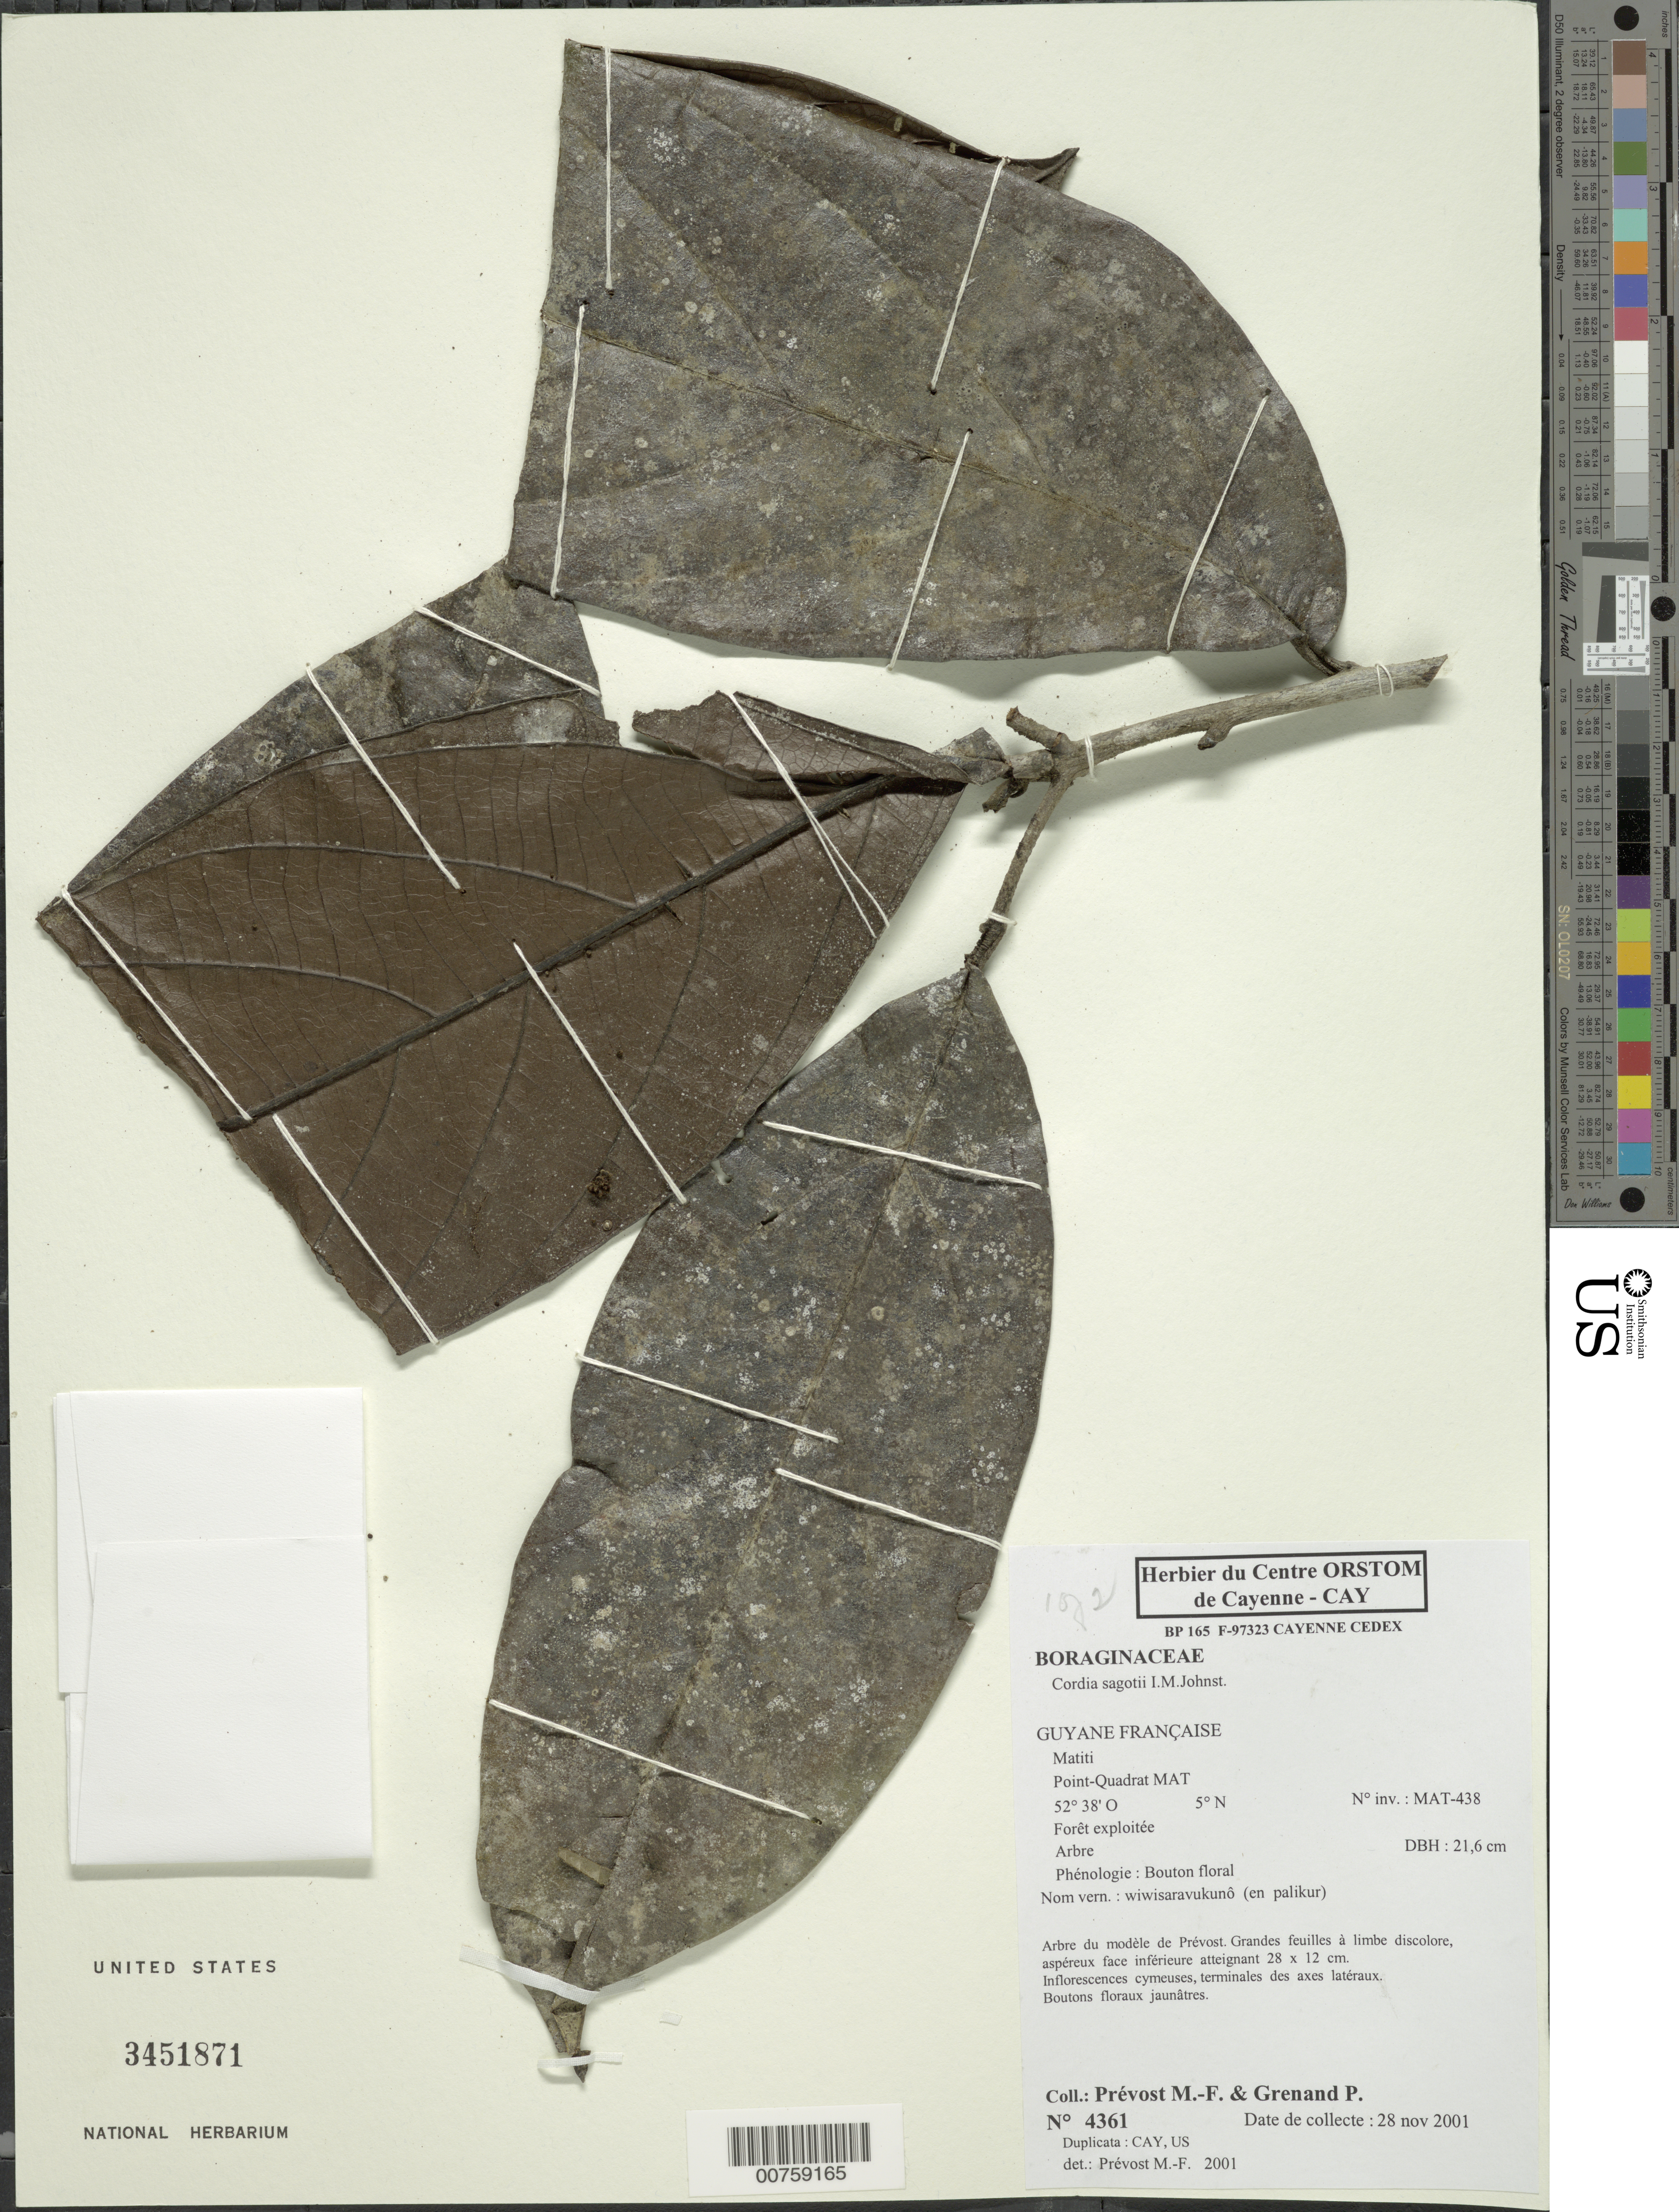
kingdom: Plantae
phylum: Tracheophyta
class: Magnoliopsida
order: Boraginales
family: Cordiaceae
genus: Cordia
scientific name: Cordia sagotii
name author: I.M. Johnst.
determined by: Prévost, M.-F.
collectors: M.-F. Prévost & P. Grenand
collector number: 4361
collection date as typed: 28-Nov-01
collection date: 2001-11-28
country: French Guiana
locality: Matiti, Point-Quadrat MAT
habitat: Disturbed forest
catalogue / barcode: US 3451871